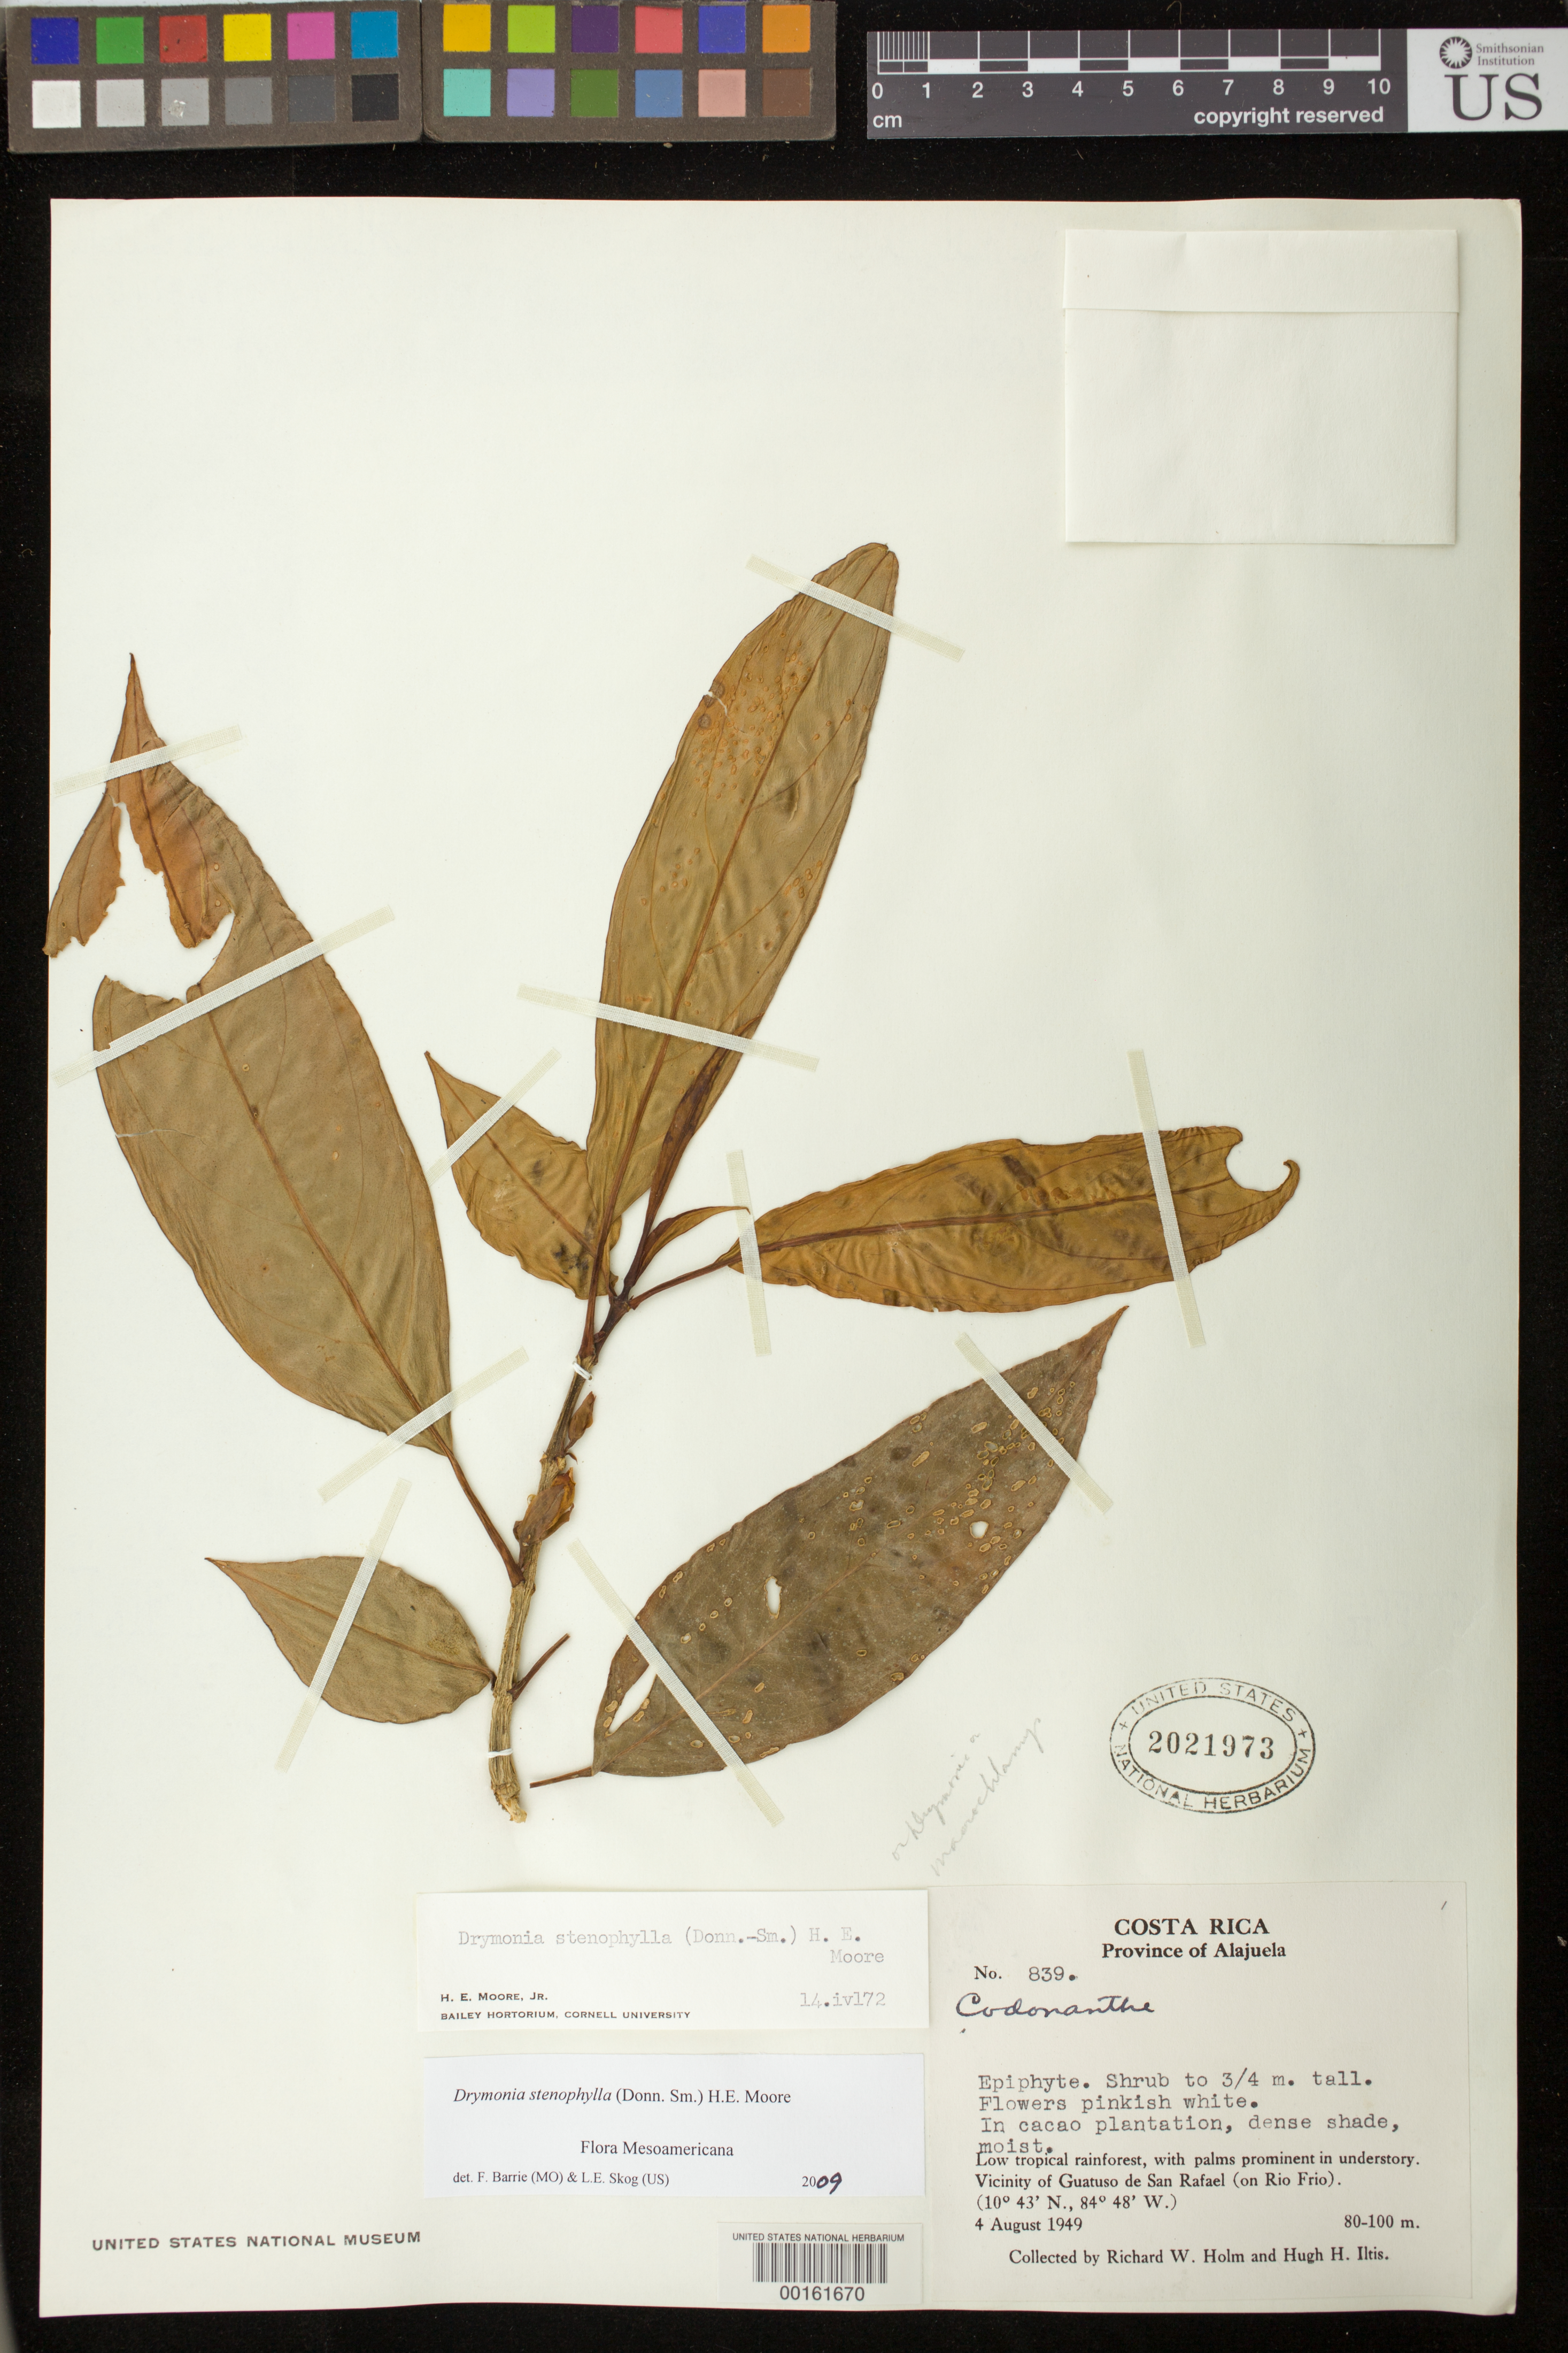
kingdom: Plantae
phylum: Tracheophyta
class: Magnoliopsida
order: Lamiales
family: Gesneriaceae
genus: Drymonia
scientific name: Drymonia stenophylla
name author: (Donn. Sm.) H.E. Moore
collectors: R. W. Holm & H. H. Iltis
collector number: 839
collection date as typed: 04 Aug 1949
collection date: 1949-08-04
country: Costa Rica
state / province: Alajuela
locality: Vicinity of Guatuso de San Rafael (on Rio Frio)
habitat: Low tropical rainforest, with palms prominent in understory; in cacao plantation, dense shade, moist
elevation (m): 80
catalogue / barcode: US 2021973